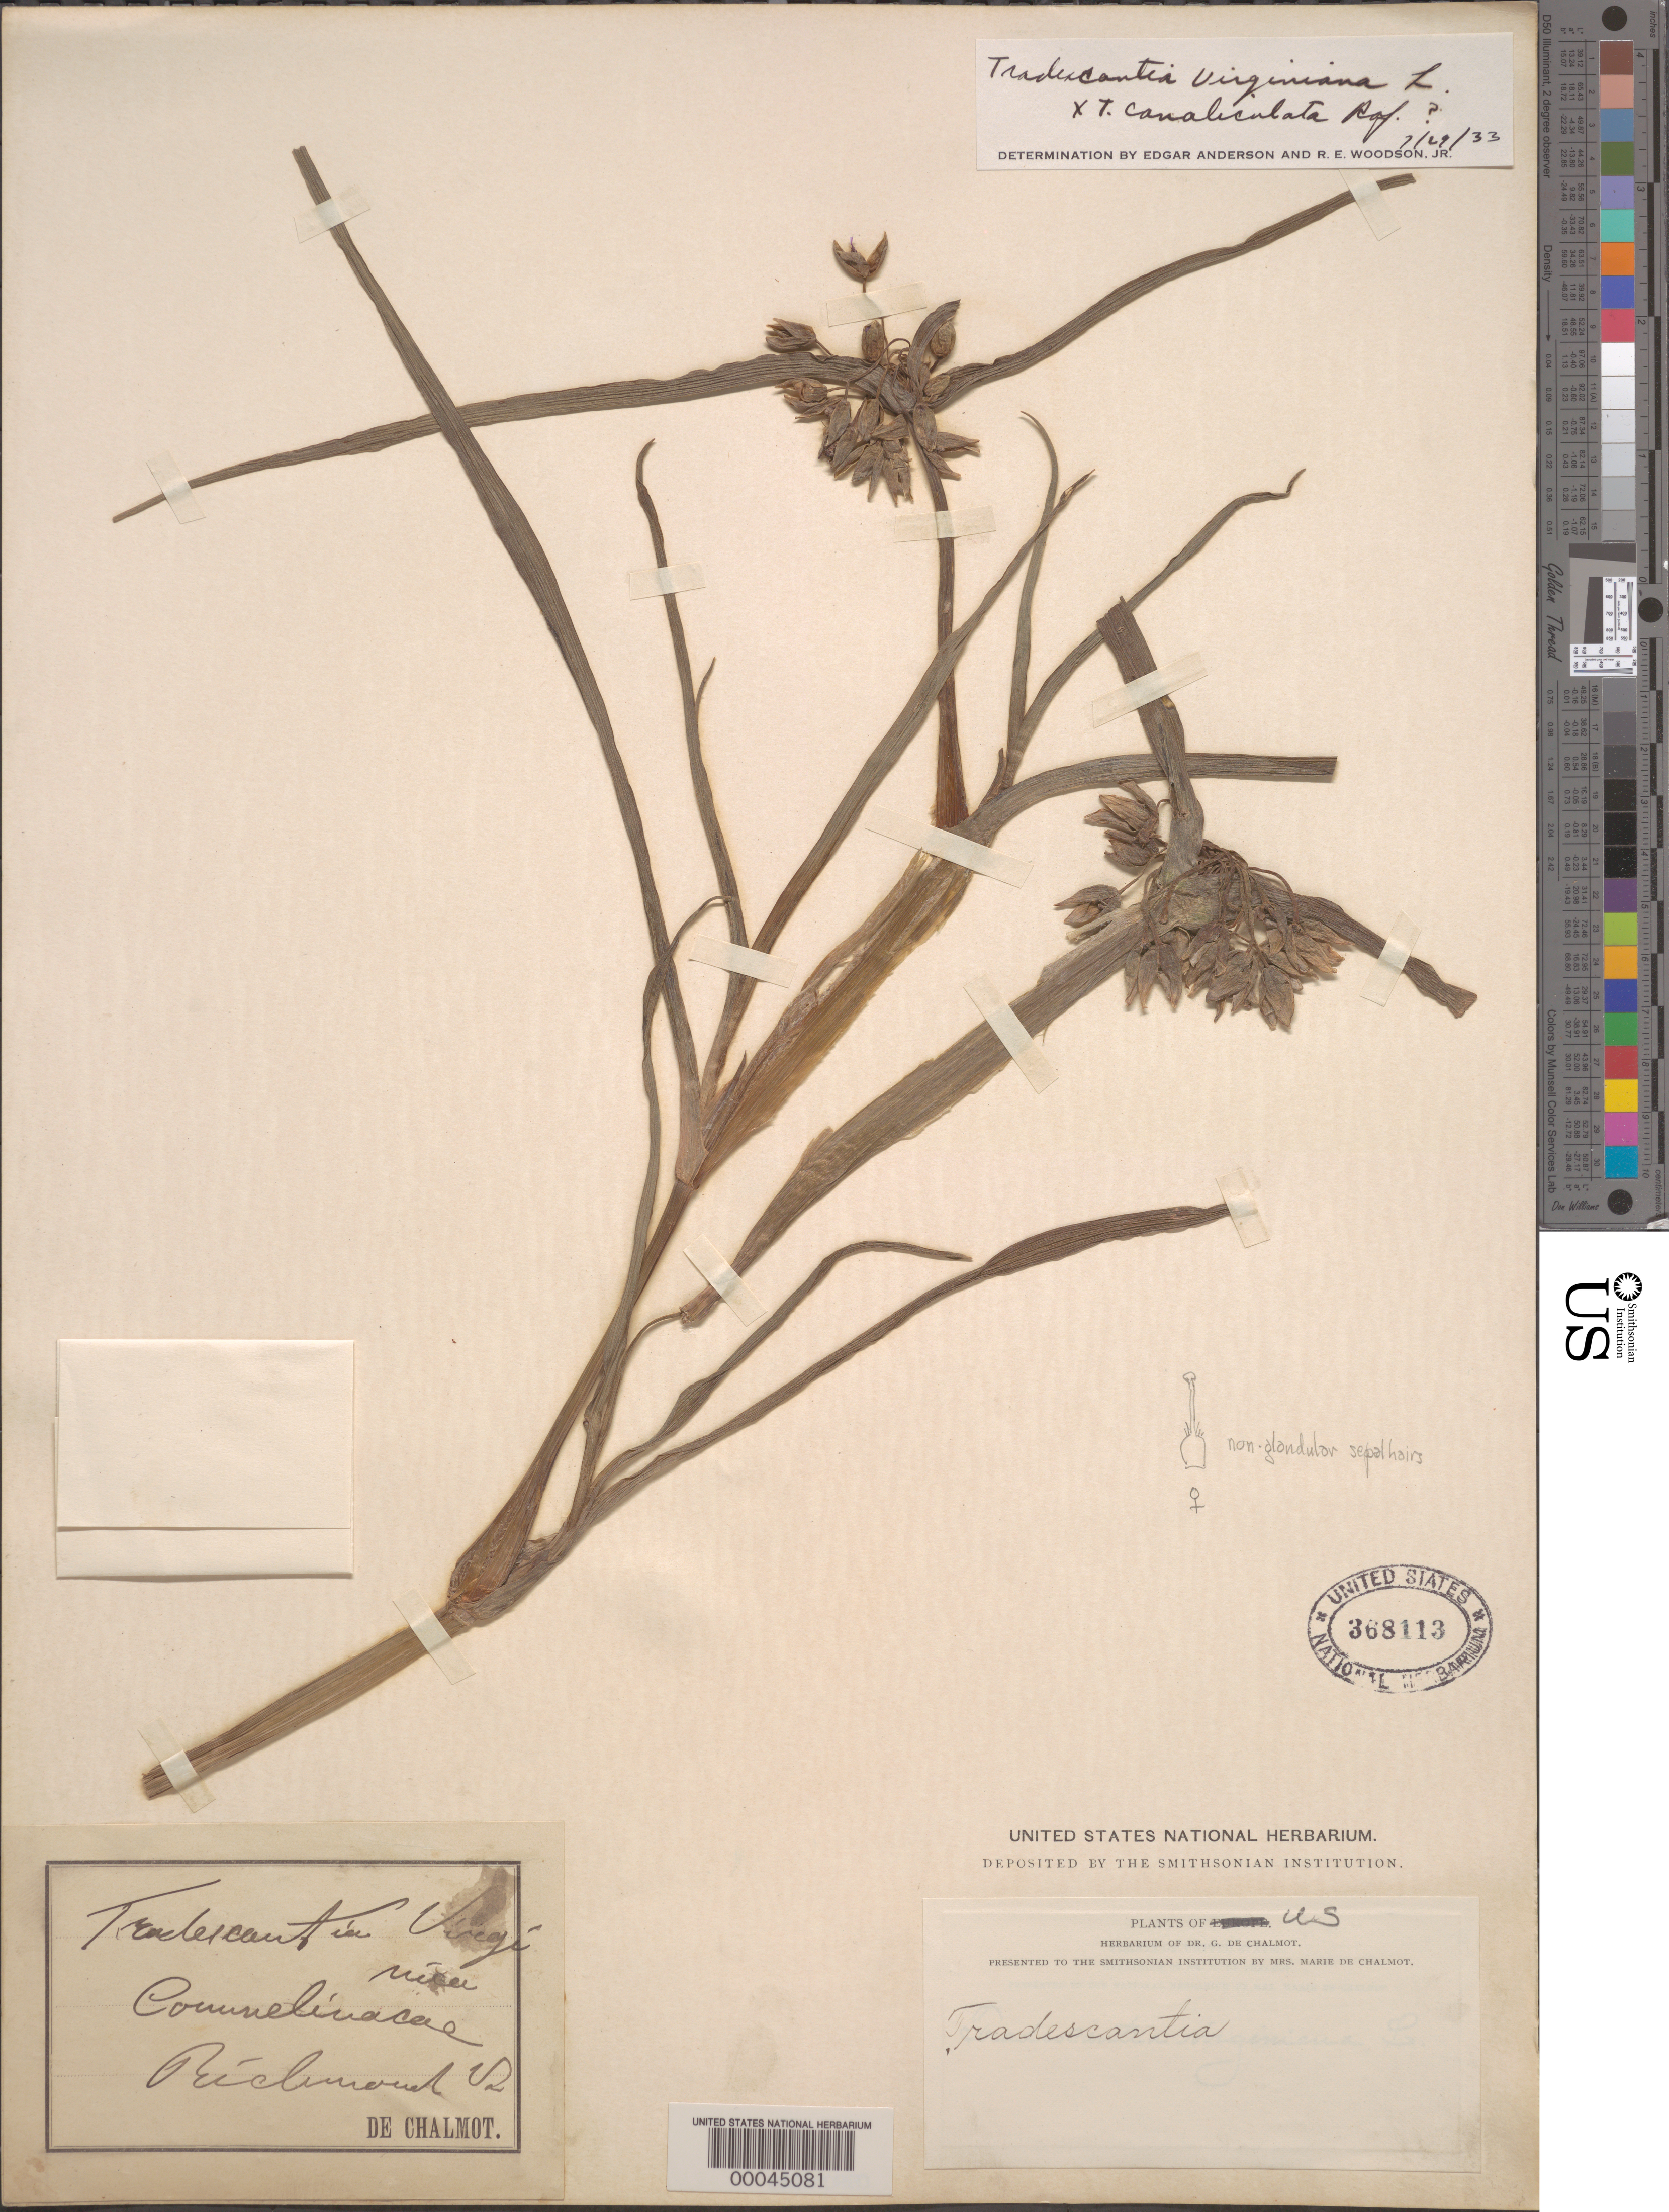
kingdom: Plantae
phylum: Tracheophyta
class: Liliopsida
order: Commelinales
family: Commelinaceae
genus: Tradescantia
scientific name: Tradescantia ohiensis x T. virginiana L.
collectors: G. de Chalmot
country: United States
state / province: Virginia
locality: Richmond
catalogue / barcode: US 368113